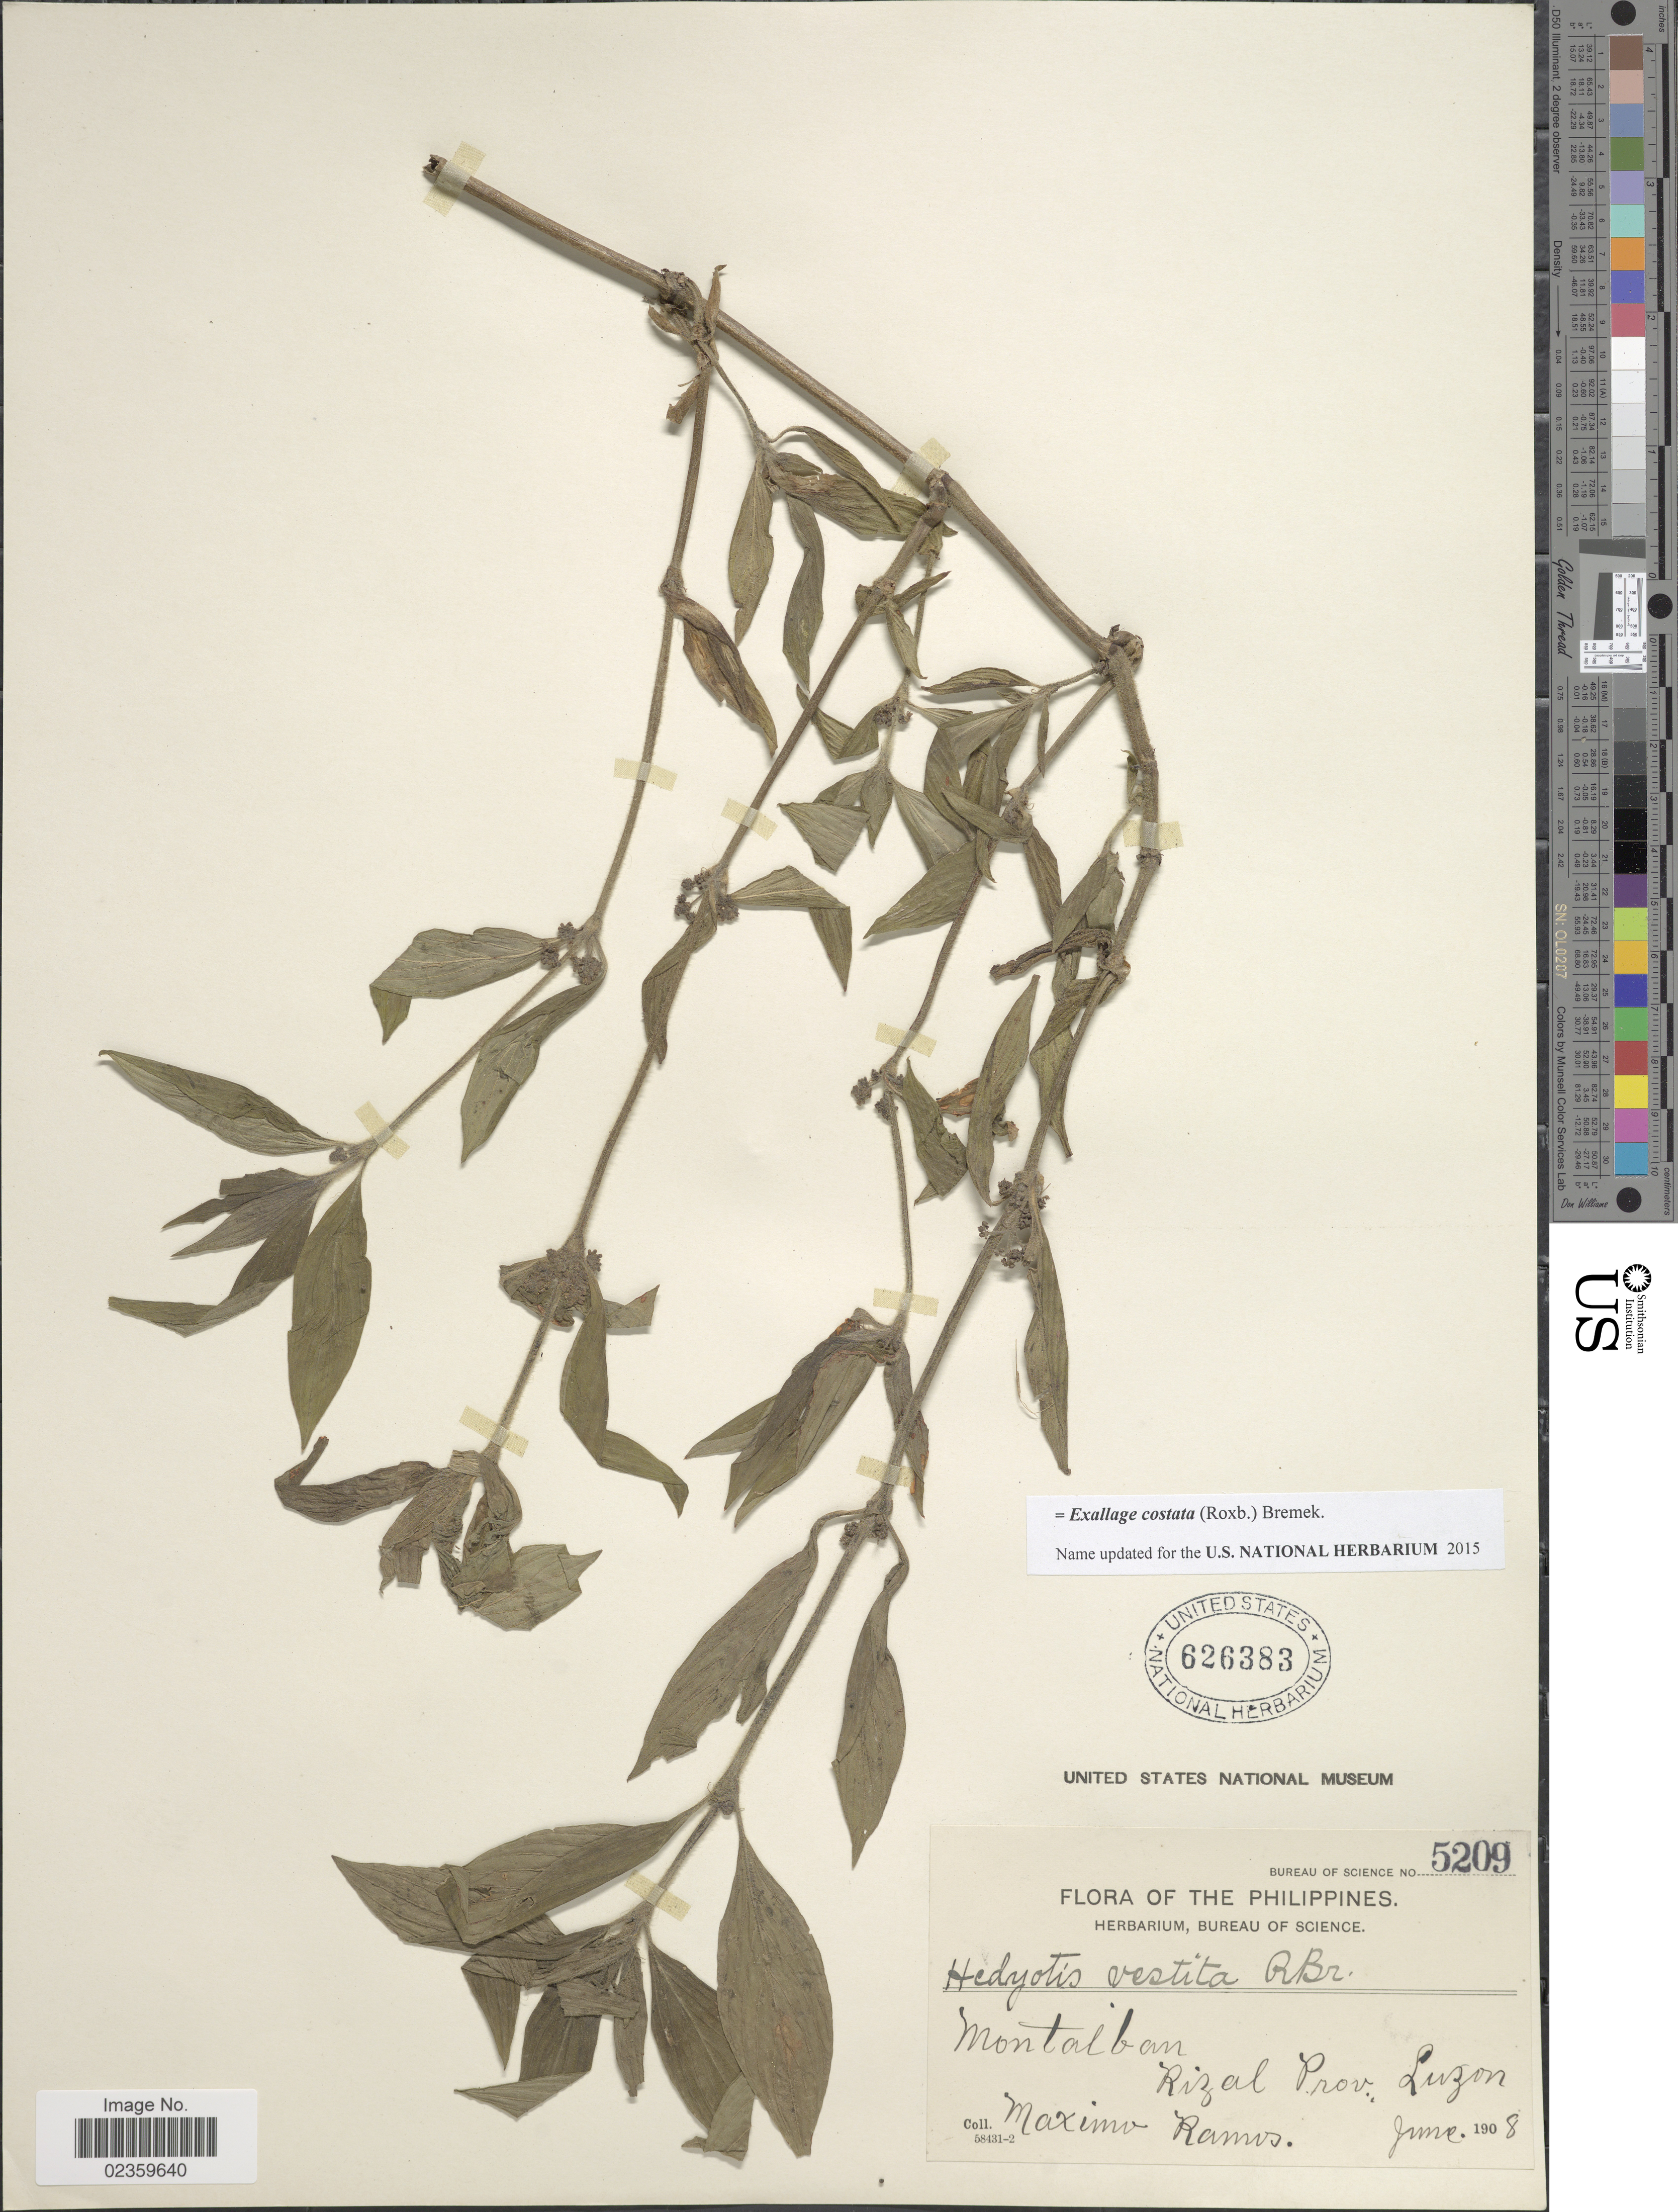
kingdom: Plantae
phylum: Tracheophyta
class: Magnoliopsida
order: Gentianales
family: Rubiaceae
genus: Exallage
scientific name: Exallage costata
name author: (Roxb.) Bremek.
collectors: M. Ramos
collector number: Bureau of Science 5209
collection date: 1908-06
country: Philippines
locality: Montalban. Rizal Prov., Luzon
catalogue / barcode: US 626383